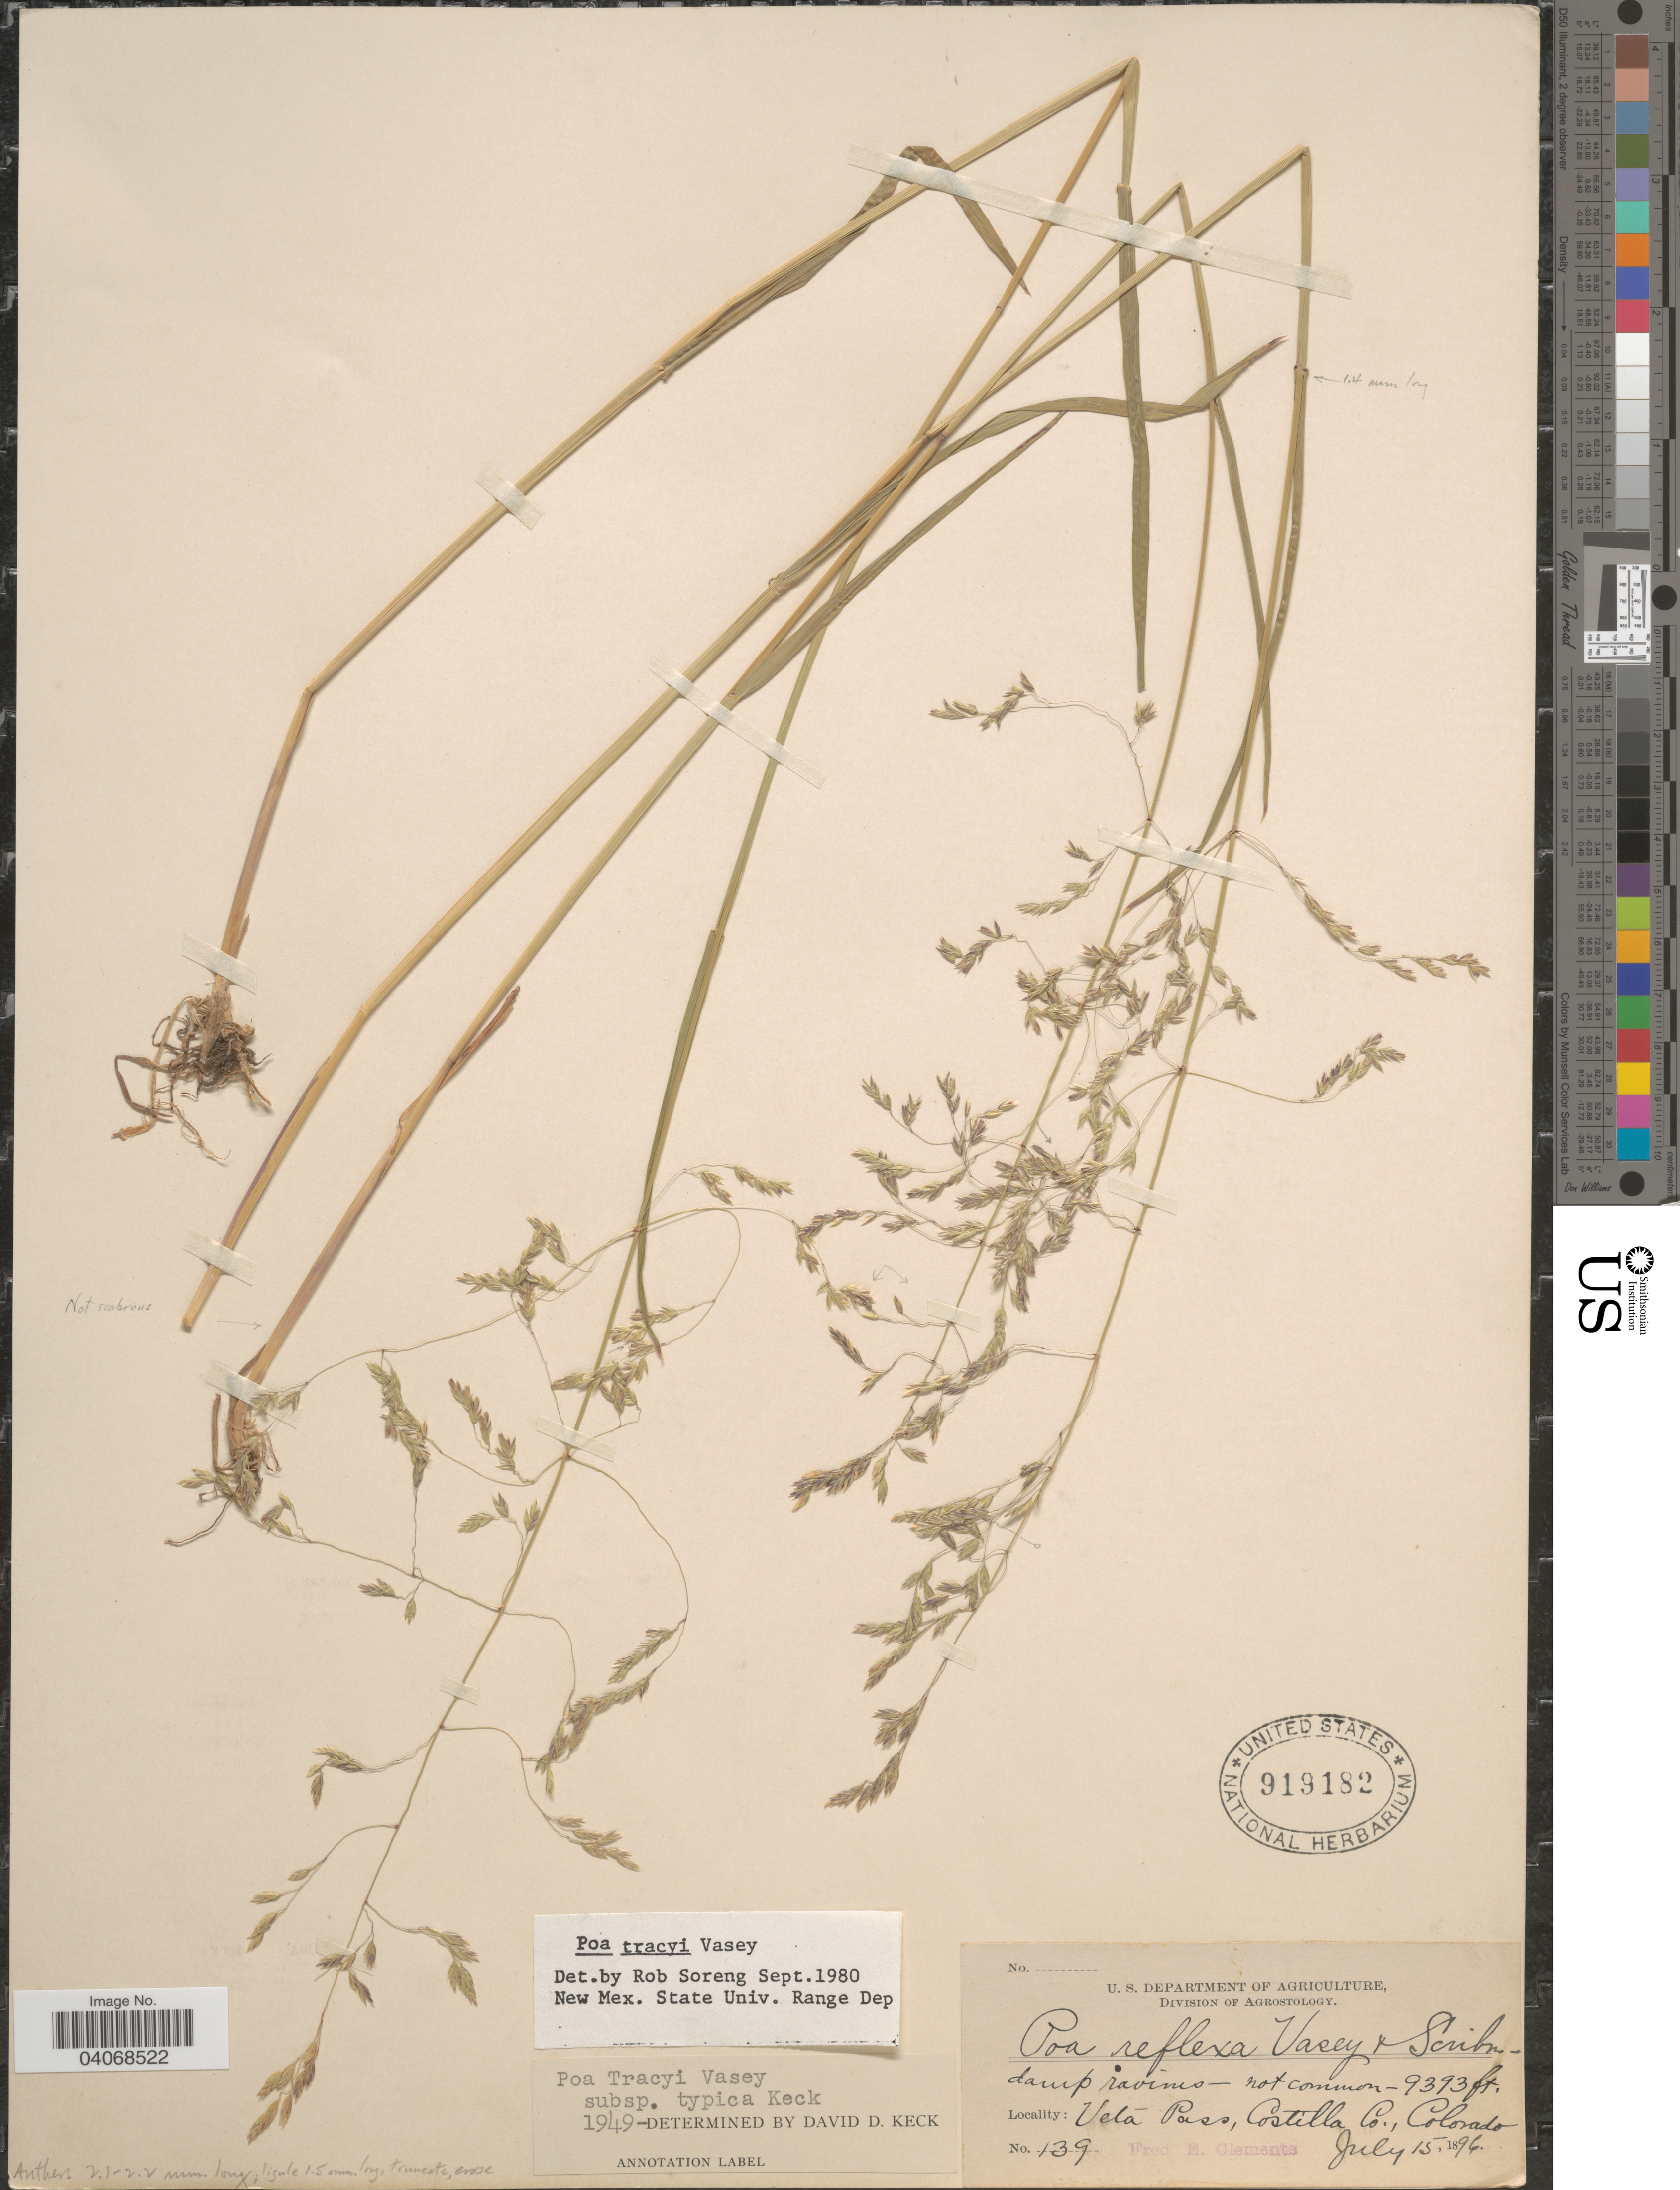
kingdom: Plantae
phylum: Tracheophyta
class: Liliopsida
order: Poales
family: Poaceae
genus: Poa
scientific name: Poa tracyi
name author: Vasey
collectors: F. E. Clements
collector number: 139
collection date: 1896-07-15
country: United States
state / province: Colorado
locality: Veta Pass, Costilla Co. Damp ravines.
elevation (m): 2863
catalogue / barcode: US 919182